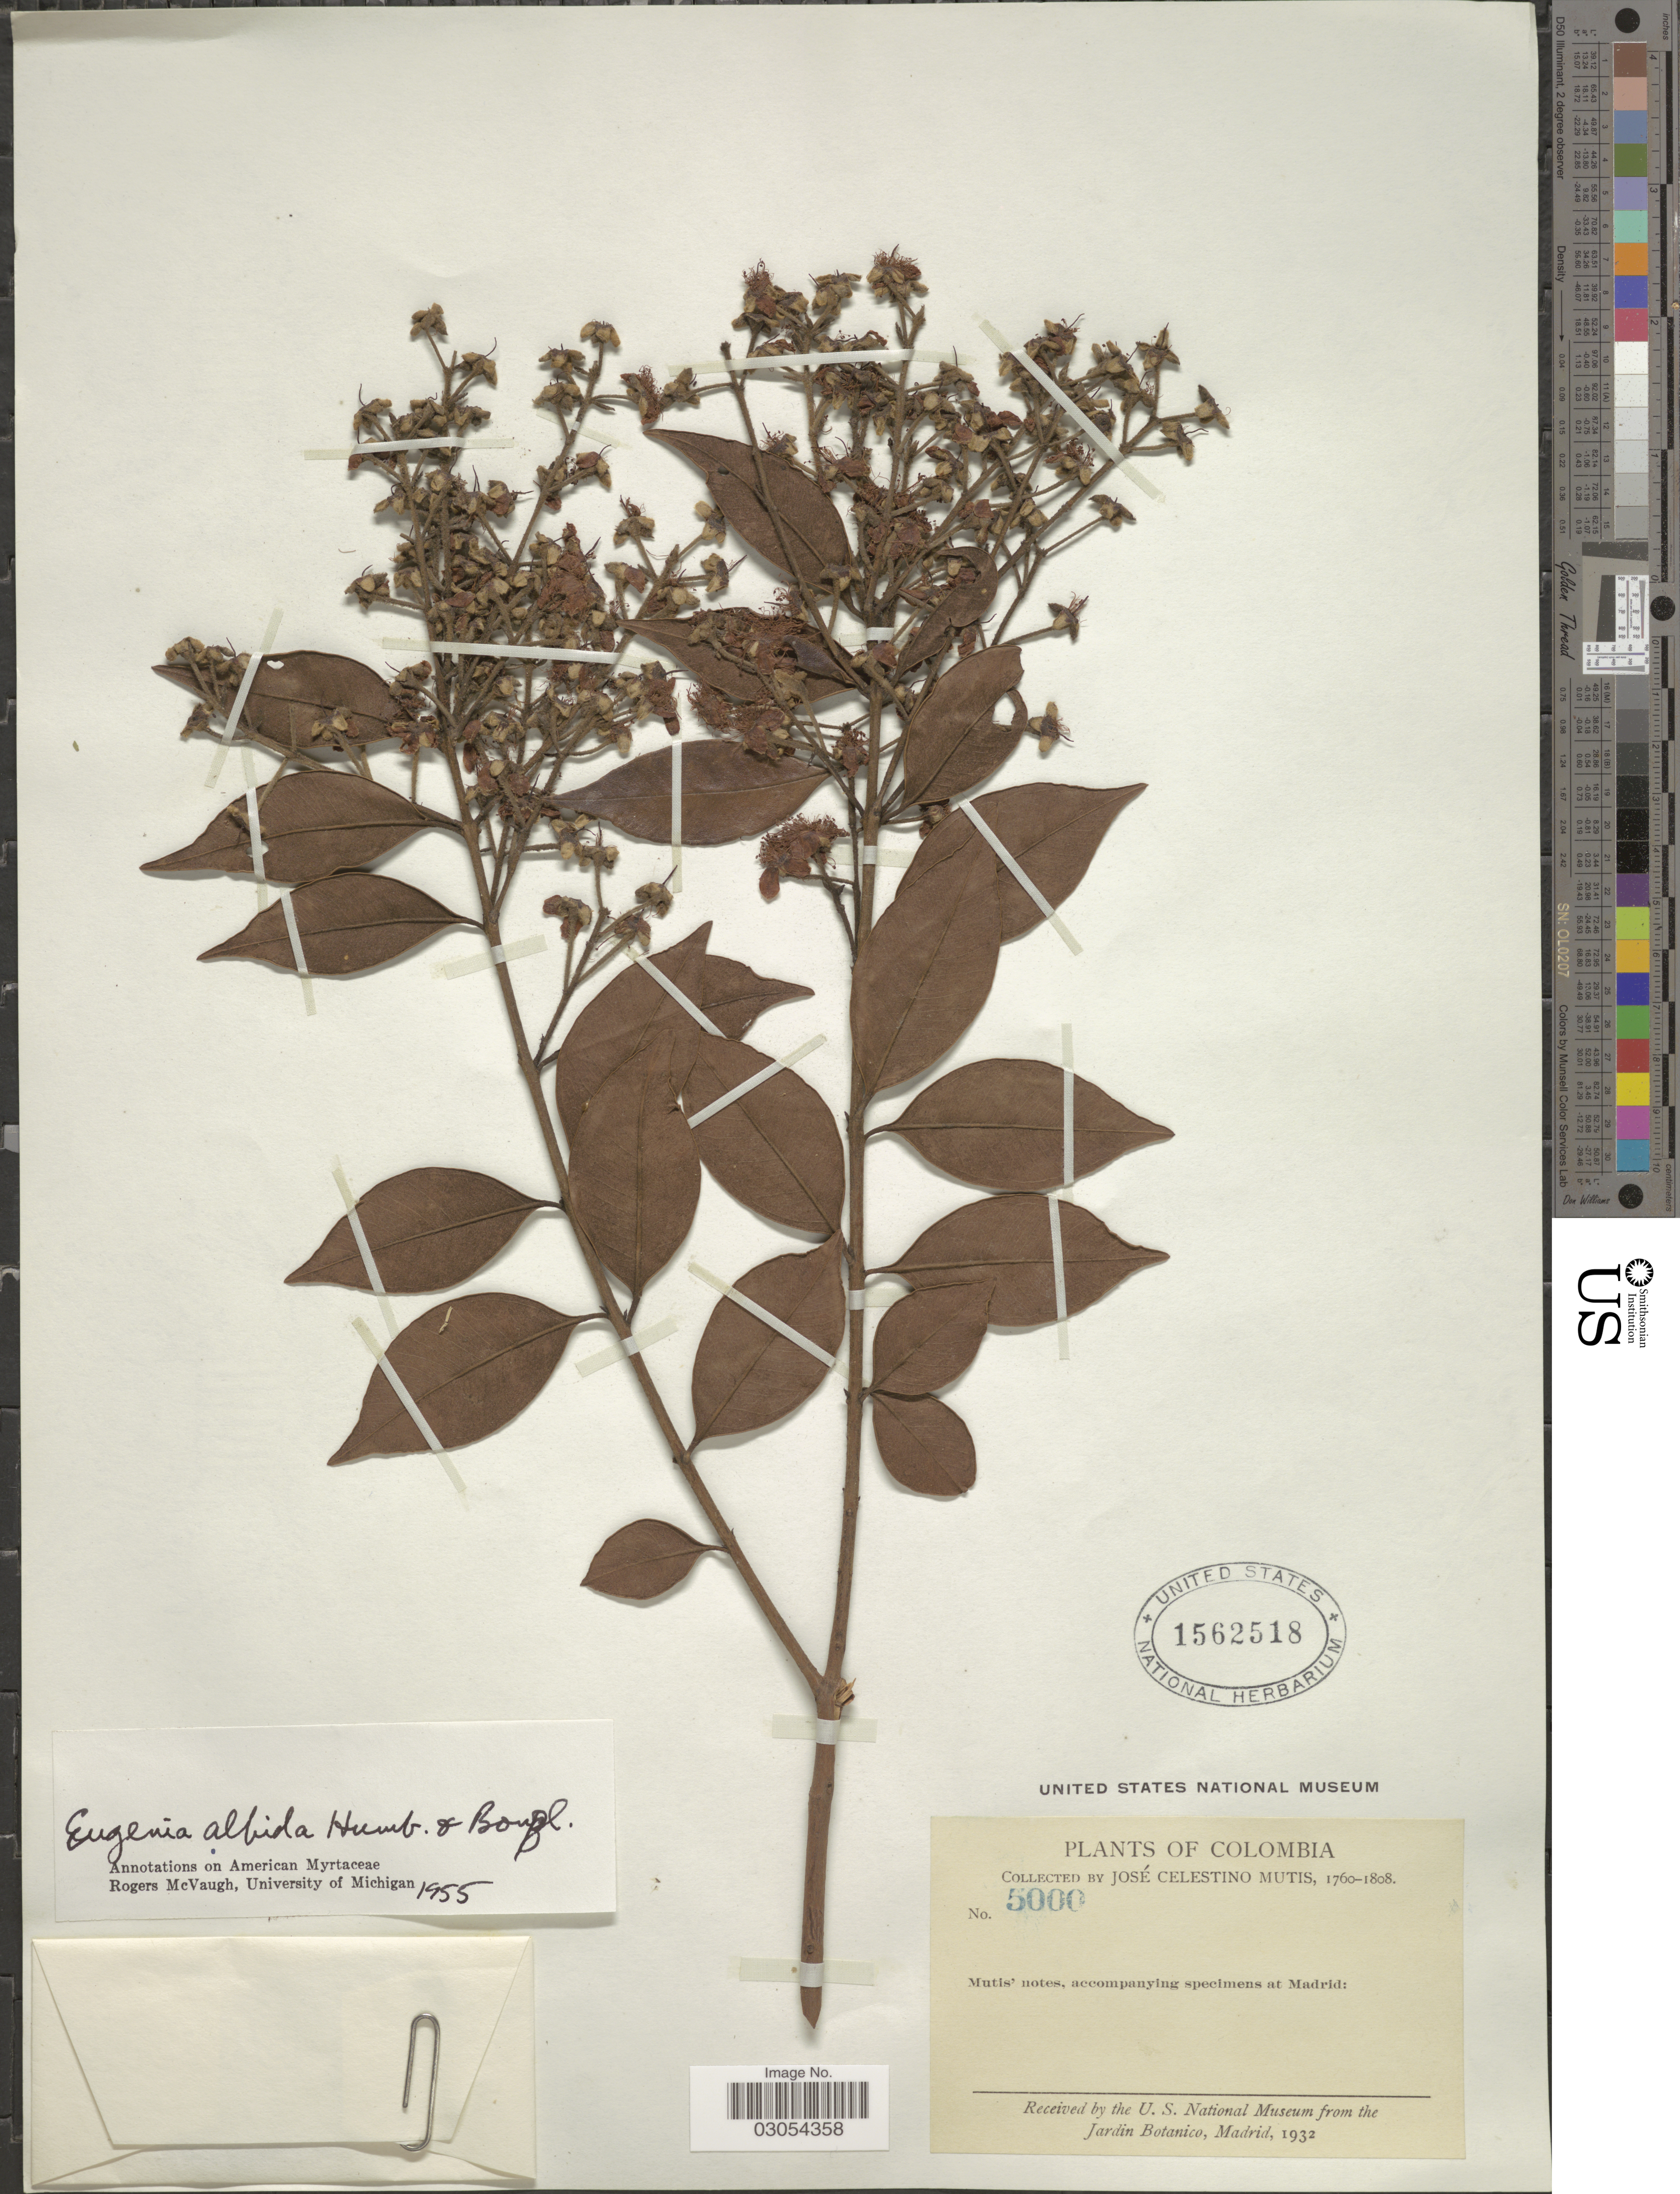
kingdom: Plantae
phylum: Tracheophyta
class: Magnoliopsida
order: Myrtales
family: Myrtaceae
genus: Eugenia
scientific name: Eugenia albida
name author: Humb. & Bonpl.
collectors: J. C. B. Mutis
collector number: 5000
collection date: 1760/1808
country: Colombia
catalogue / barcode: US 1562518